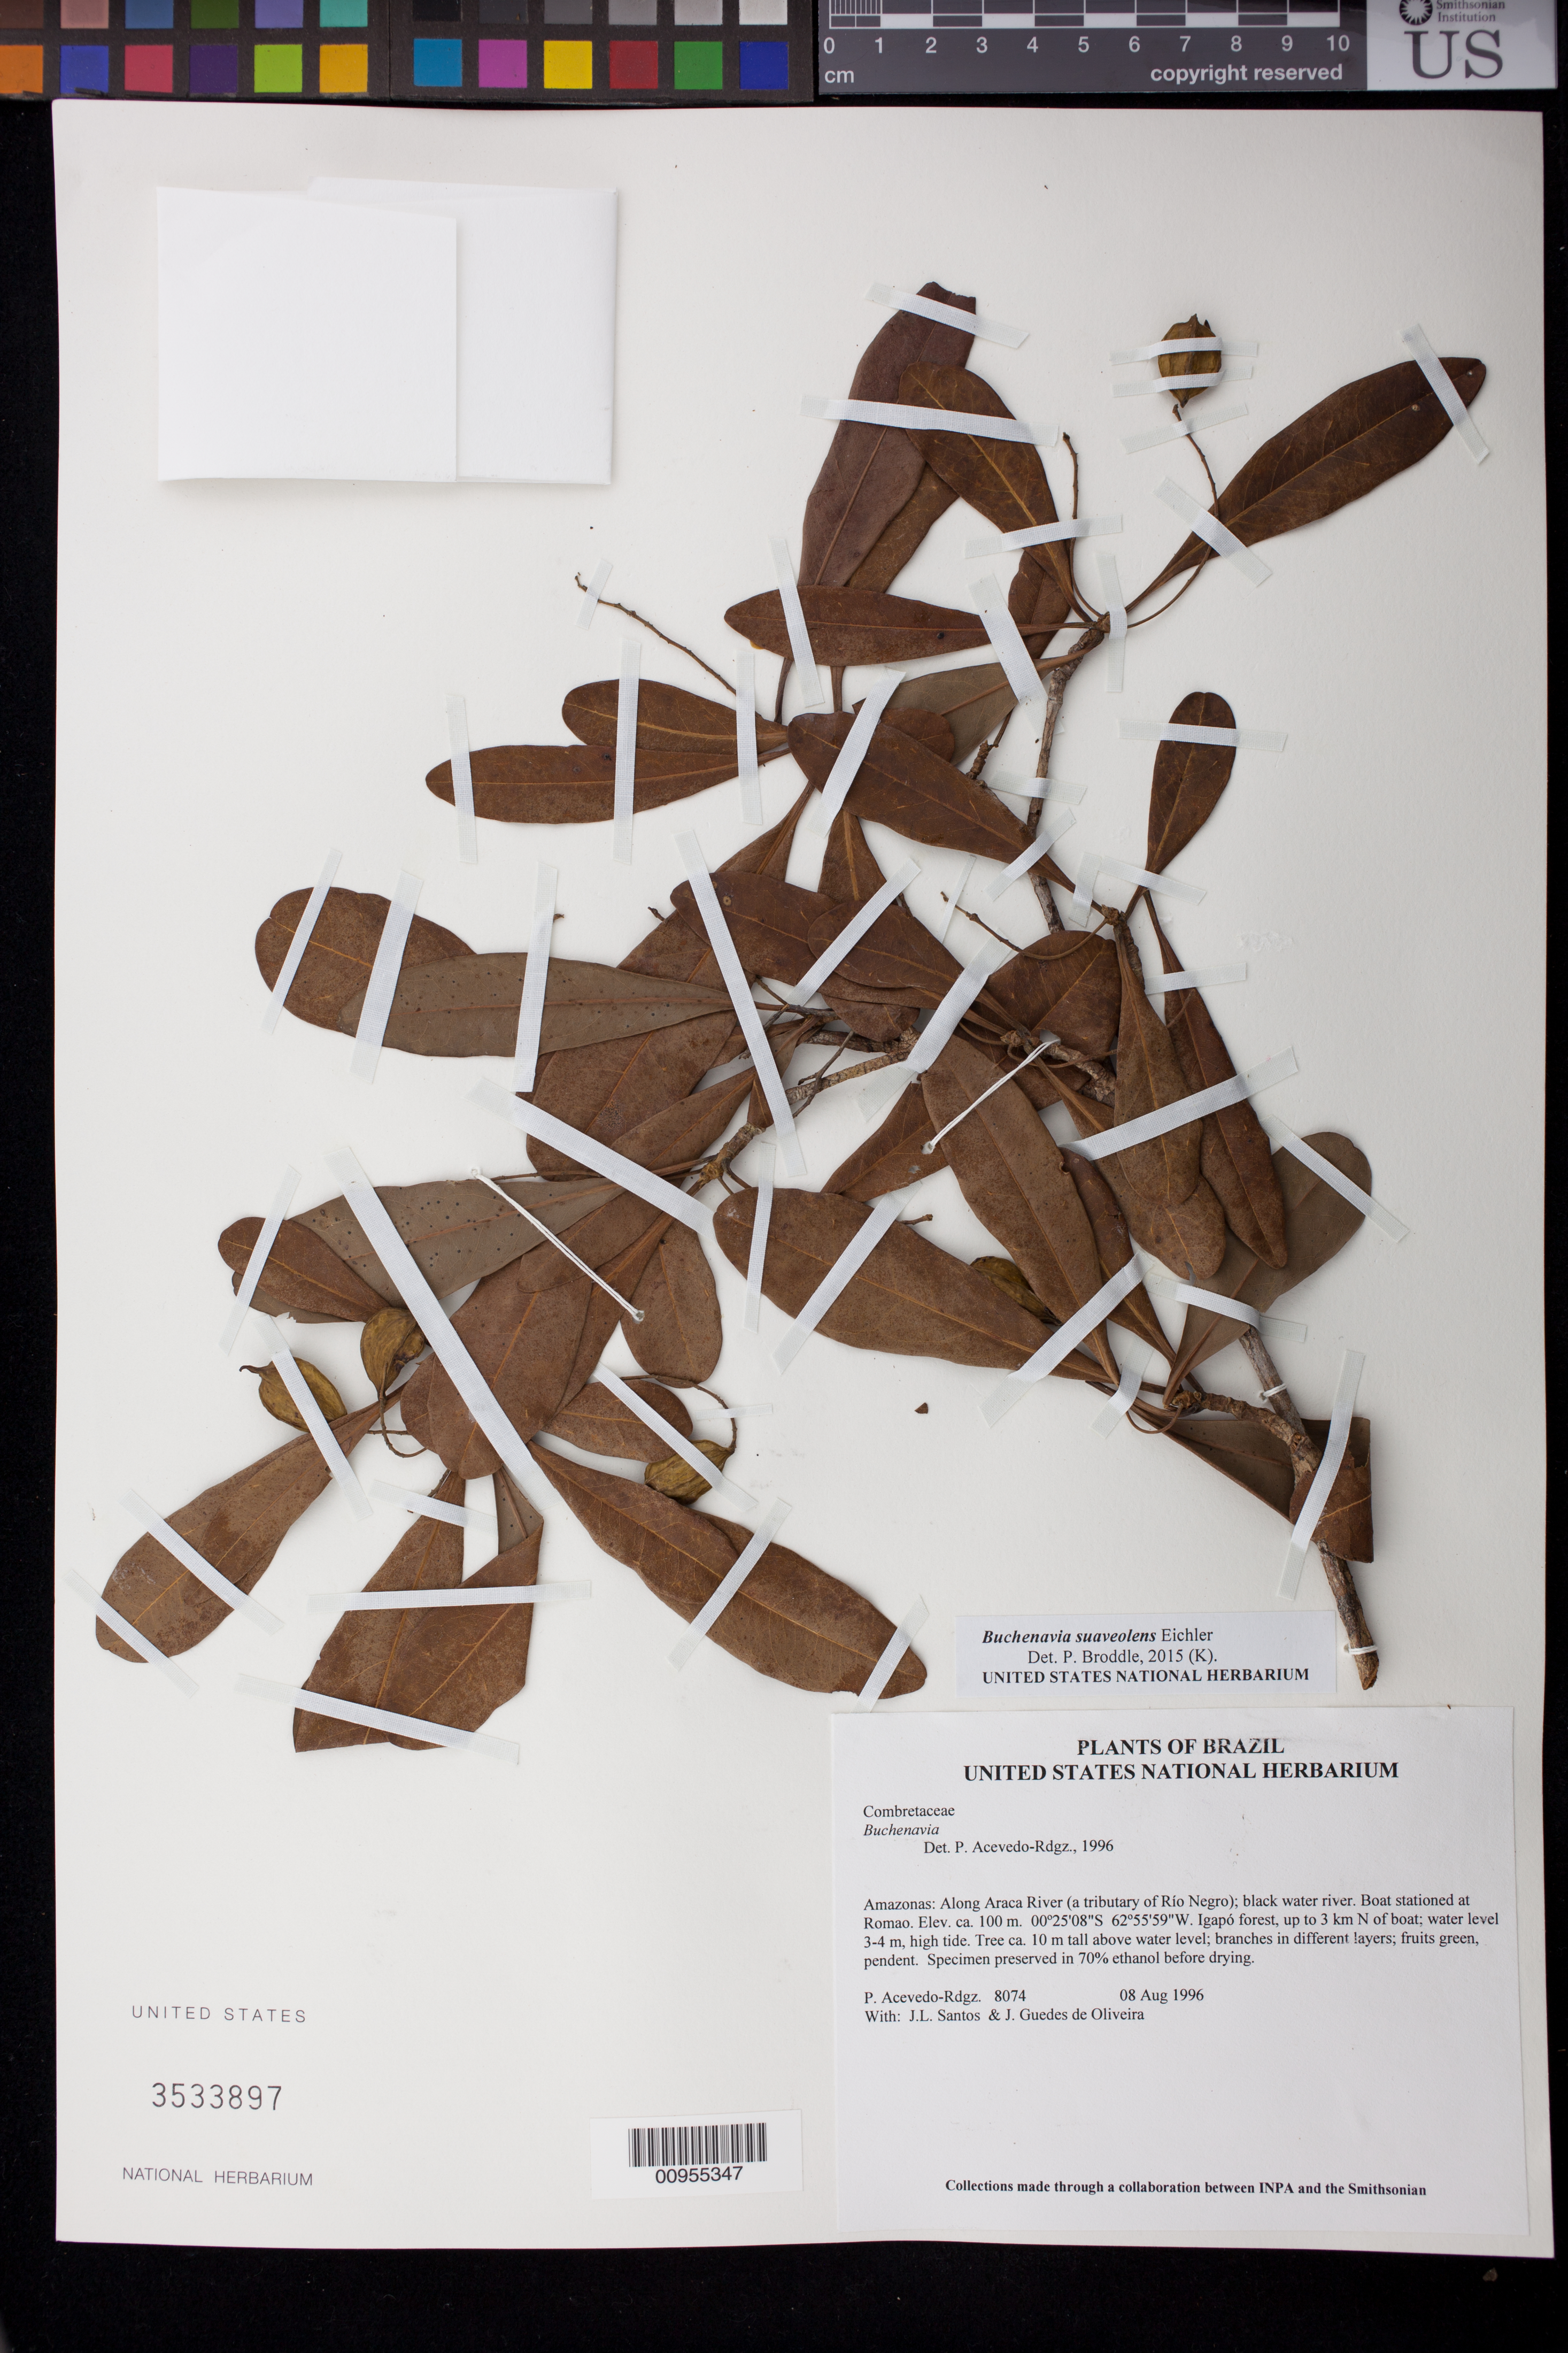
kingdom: Plantae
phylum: Tracheophyta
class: Magnoliopsida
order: Myrtales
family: Combretaceae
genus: Terminalia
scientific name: Terminalia suaveolens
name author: (Eichler) Gere & Boatwr.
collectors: P. Acevedo-Rodr., J. L. Santos & J. Guedes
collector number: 8074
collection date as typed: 08 Aug 1996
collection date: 1996-08-08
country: Brazil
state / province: Amazonas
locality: Amazonas: Along Araca River (a tributary of Río Negro); black water river. Boat stationed at Romao.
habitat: Igapó forest, up to 3 km N of boat; water level 3-4 m, high tide.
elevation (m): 100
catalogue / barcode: US 3533897